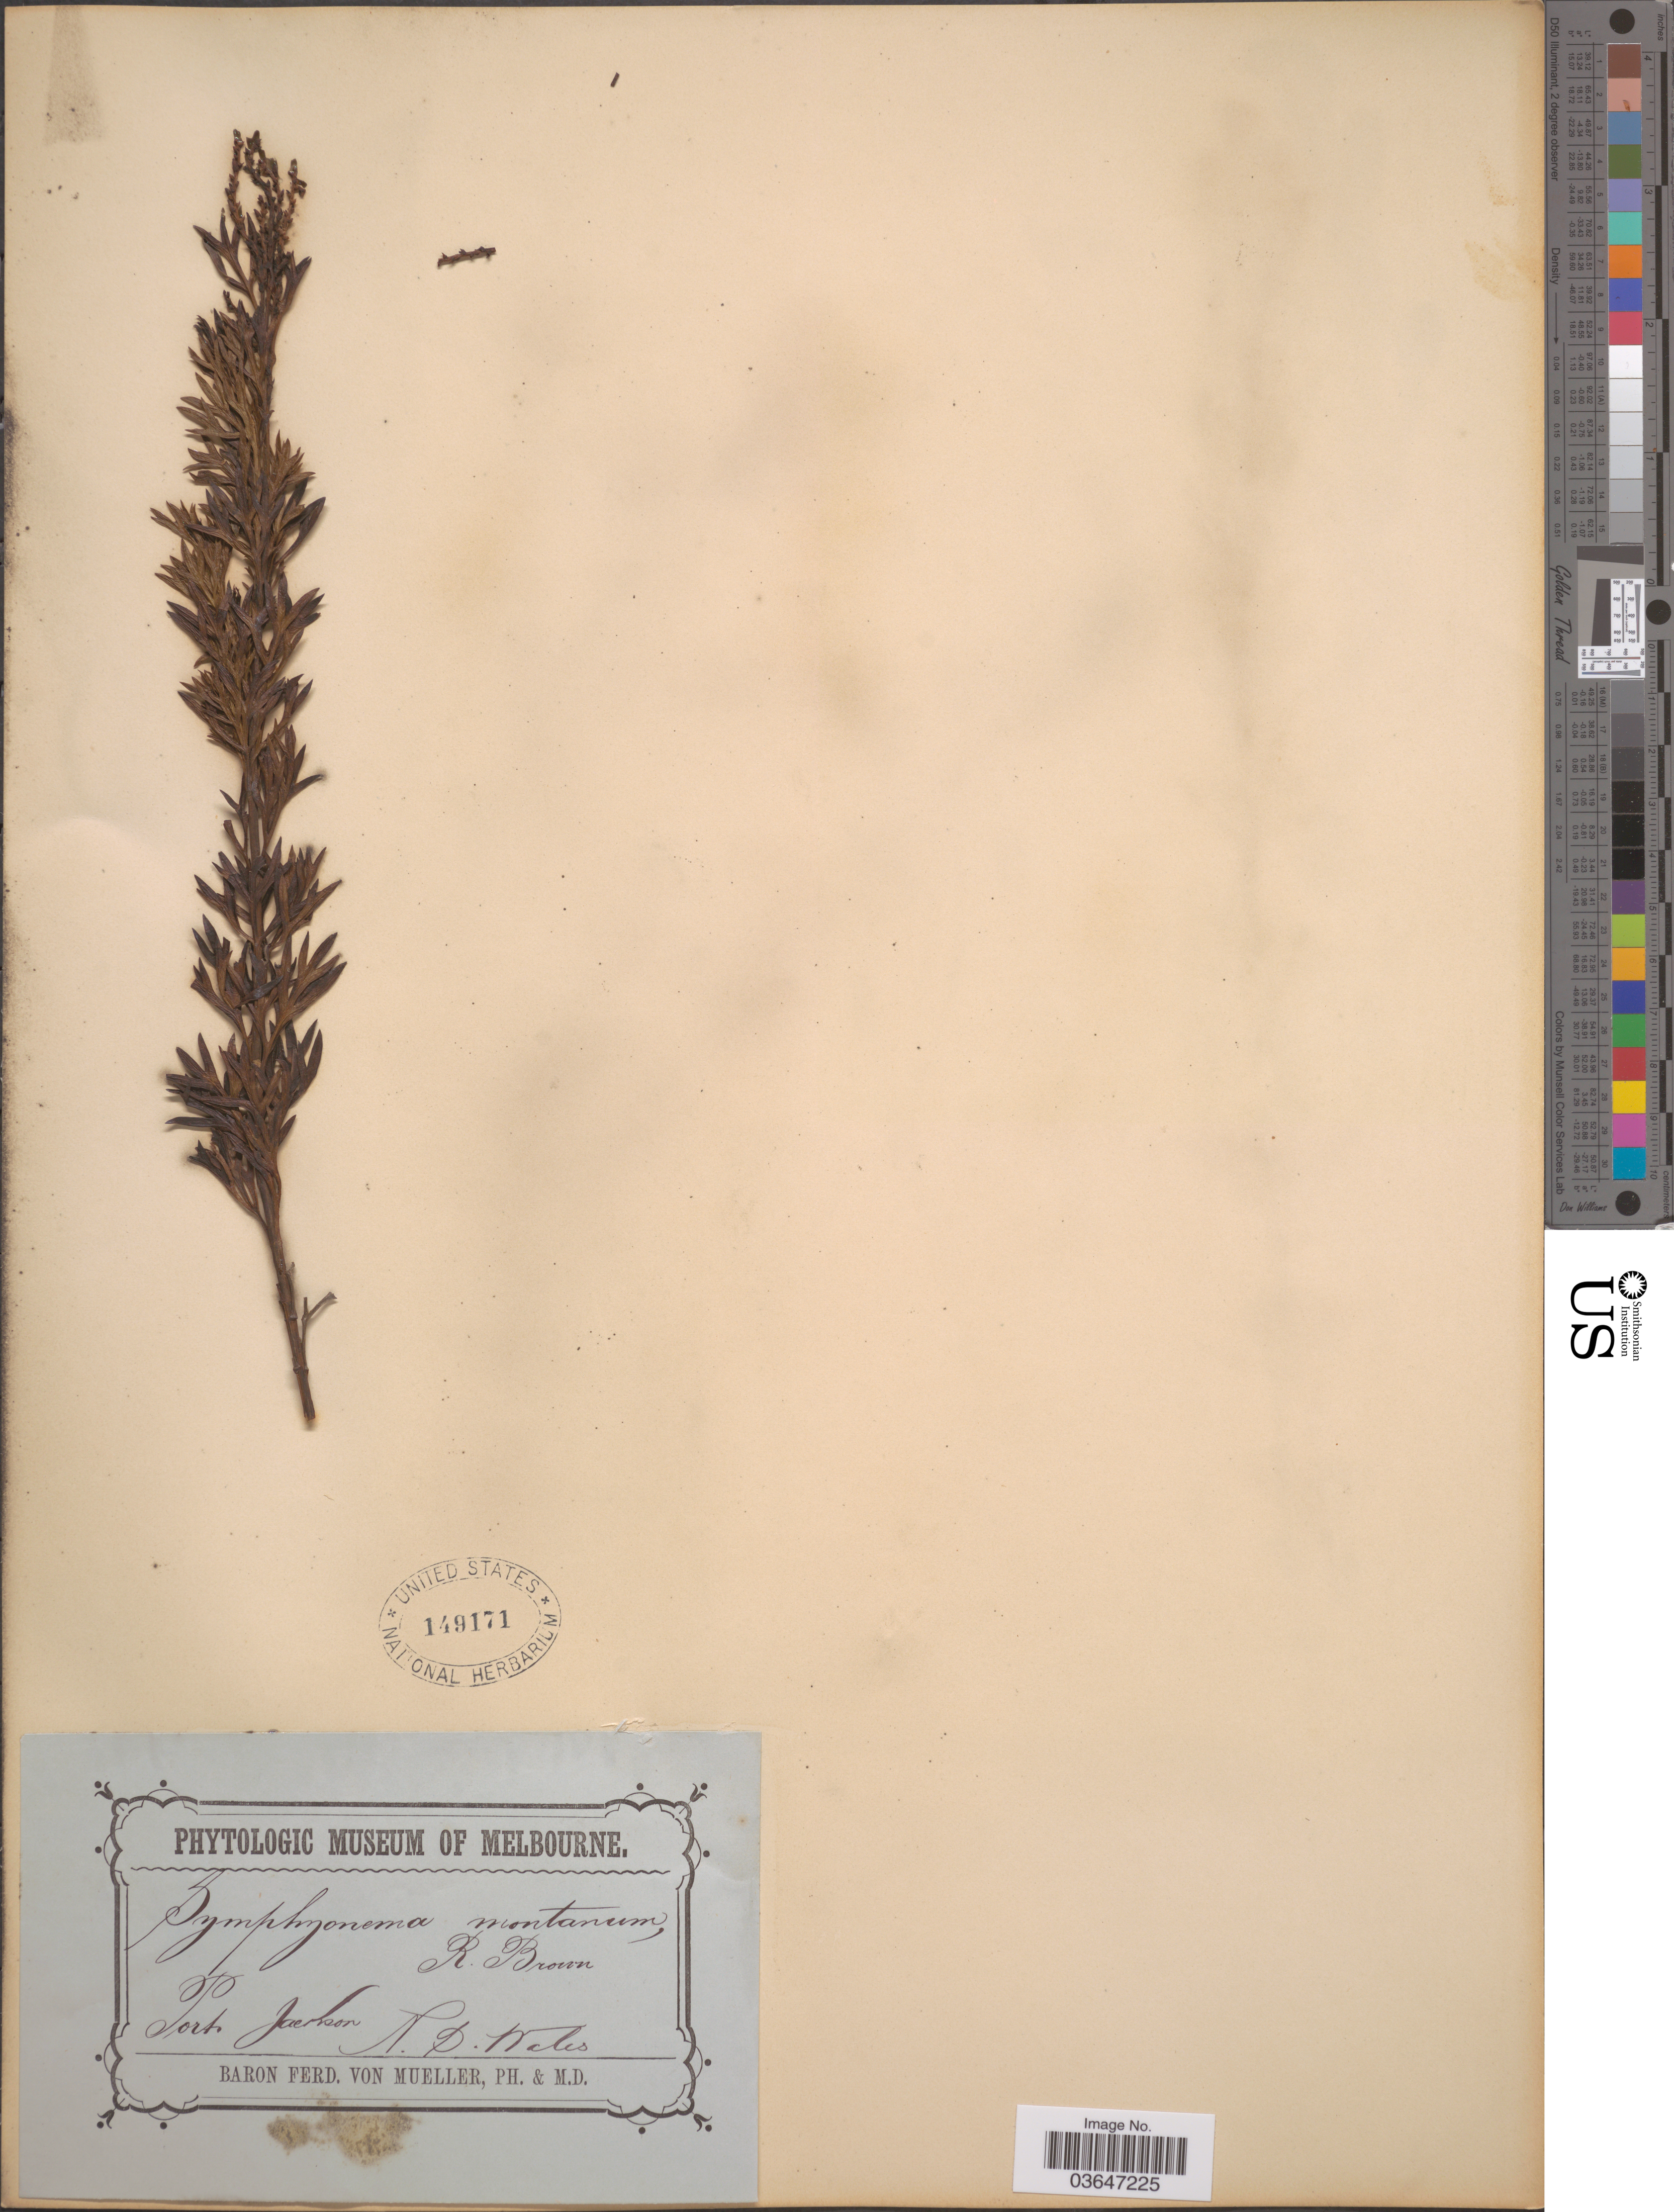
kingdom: Plantae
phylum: Tracheophyta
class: Magnoliopsida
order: Proteales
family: Proteaceae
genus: Symphyonema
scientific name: Symphyonema montanum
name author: R. Br.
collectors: F. von Mueller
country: Australia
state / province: New South Wales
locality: Port Jackson.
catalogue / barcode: US 149171